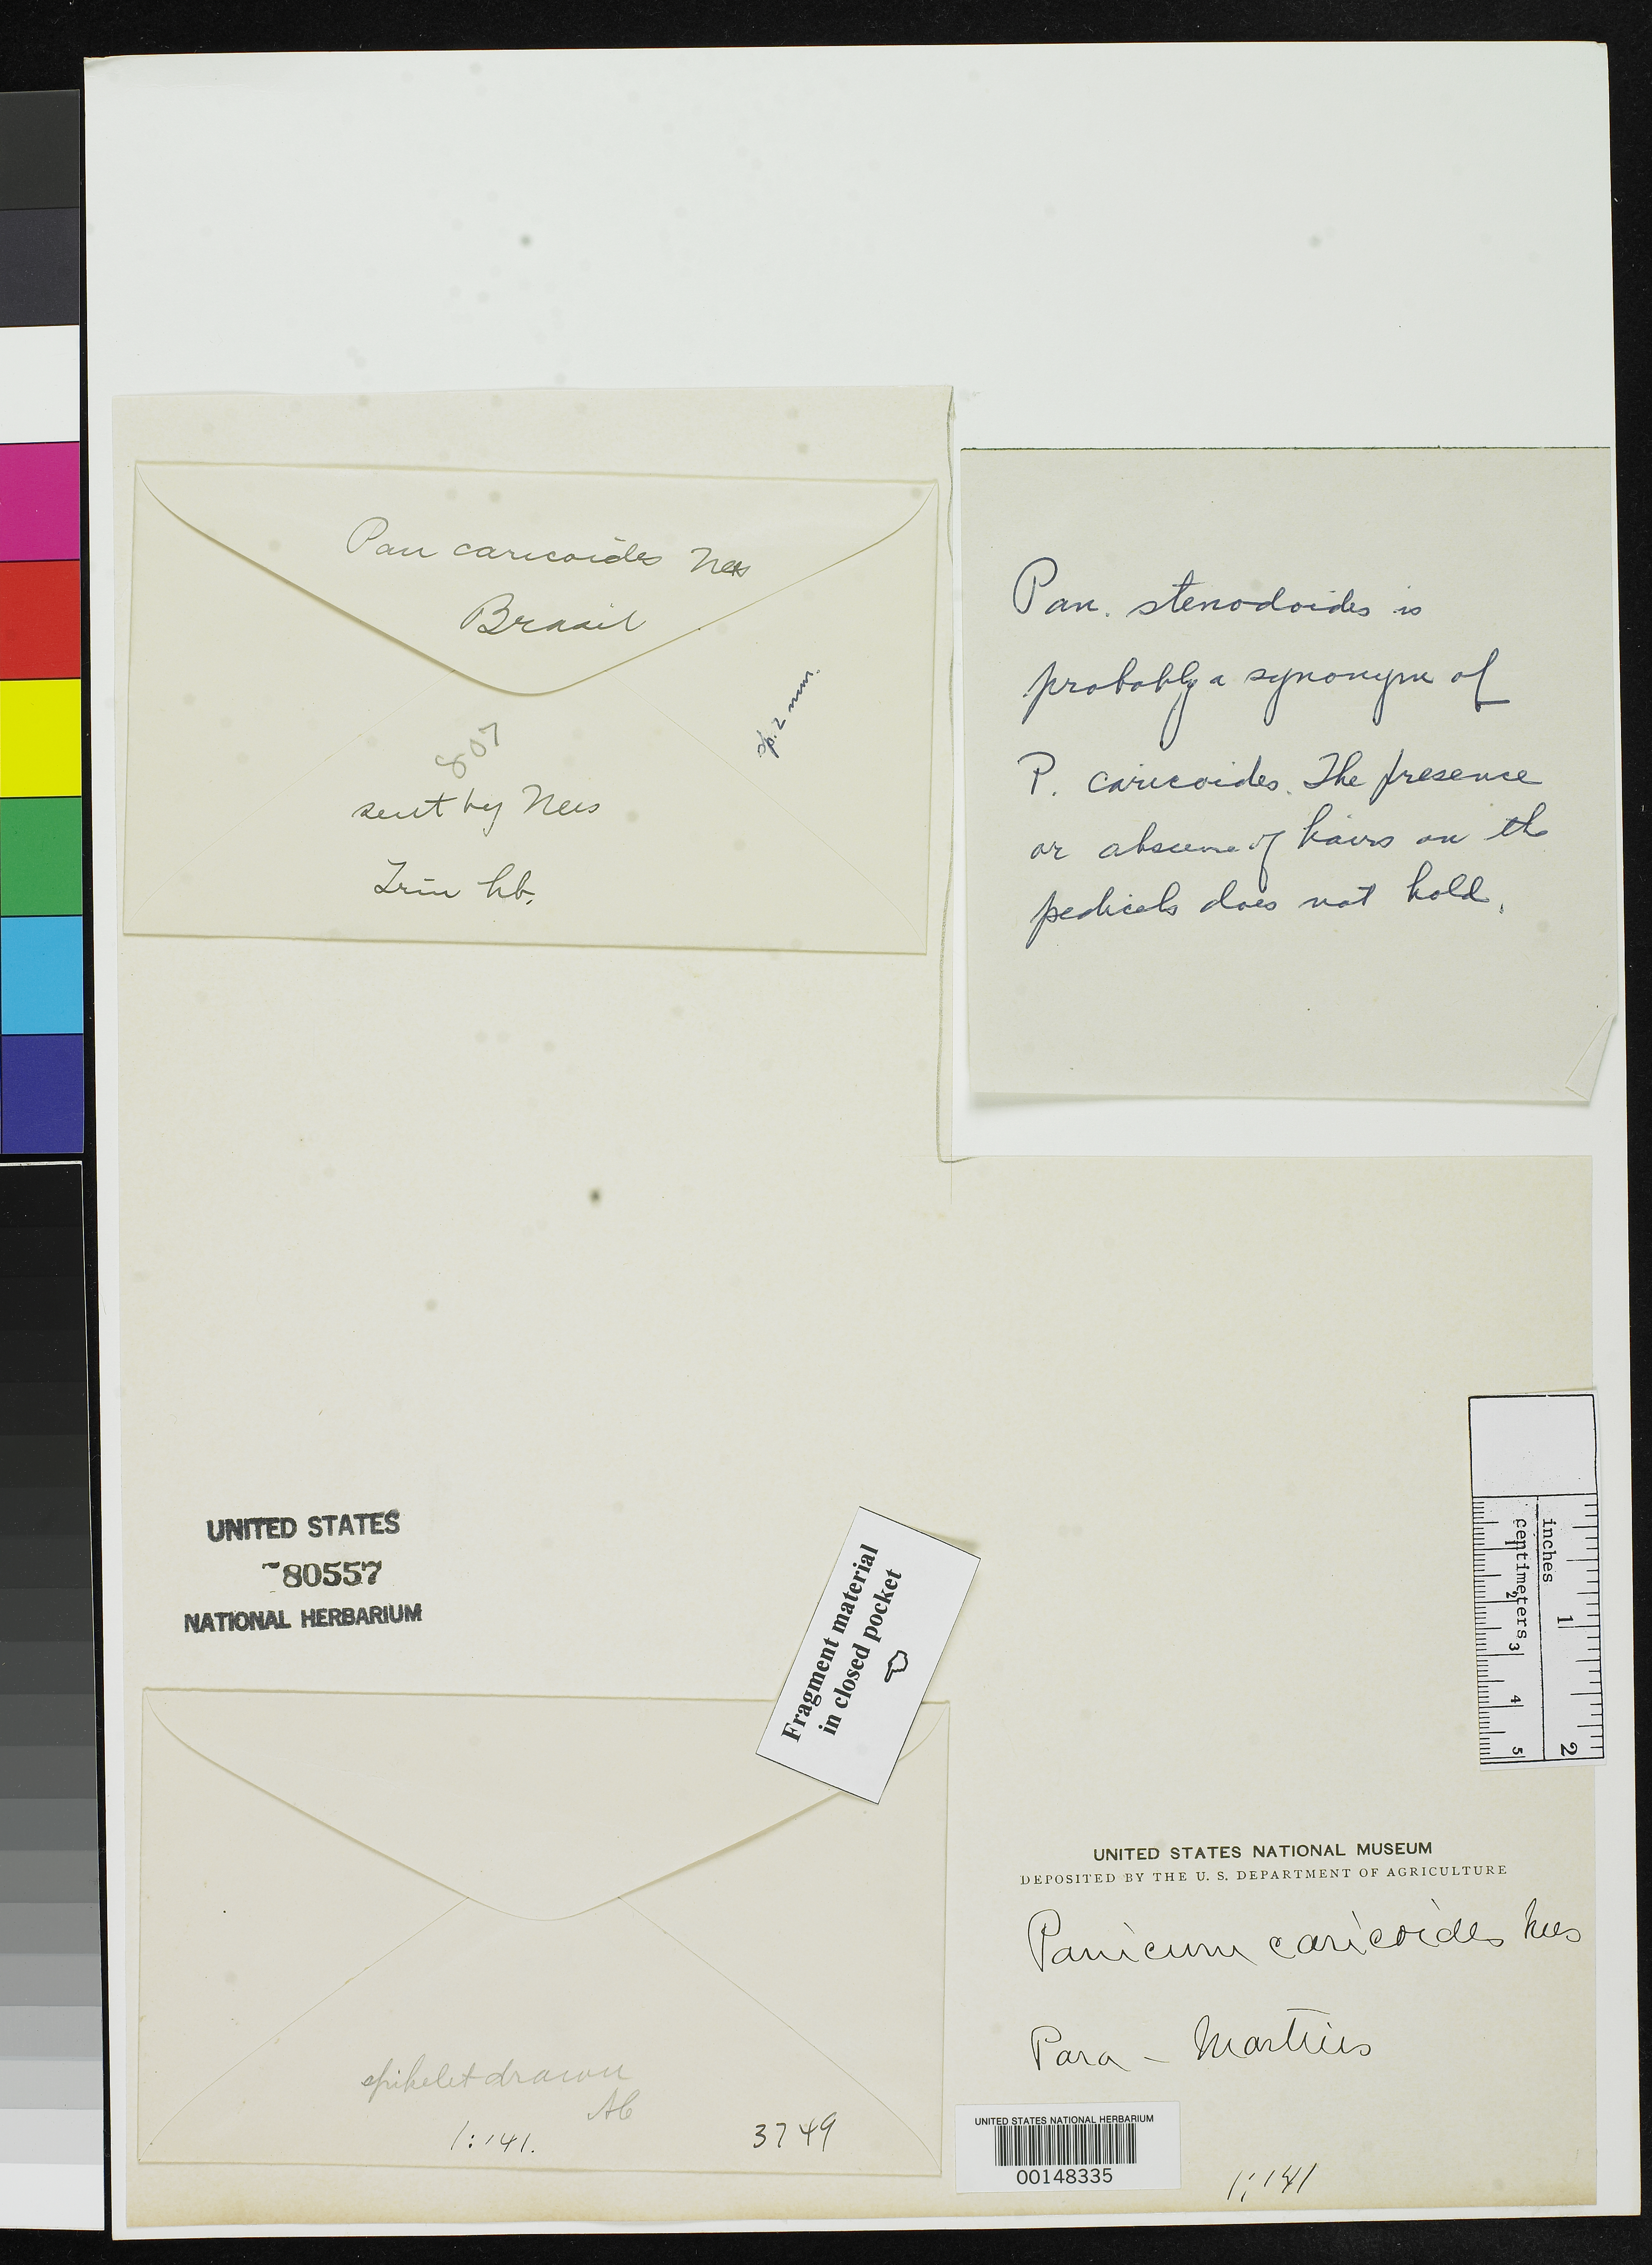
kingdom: Plantae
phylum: Tracheophyta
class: Liliopsida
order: Poales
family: Poaceae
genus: Panicum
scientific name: Panicum caricoides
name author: Nees in Mart.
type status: Type Fragment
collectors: C. F. Martius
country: Brazil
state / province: Pará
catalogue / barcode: US 80557